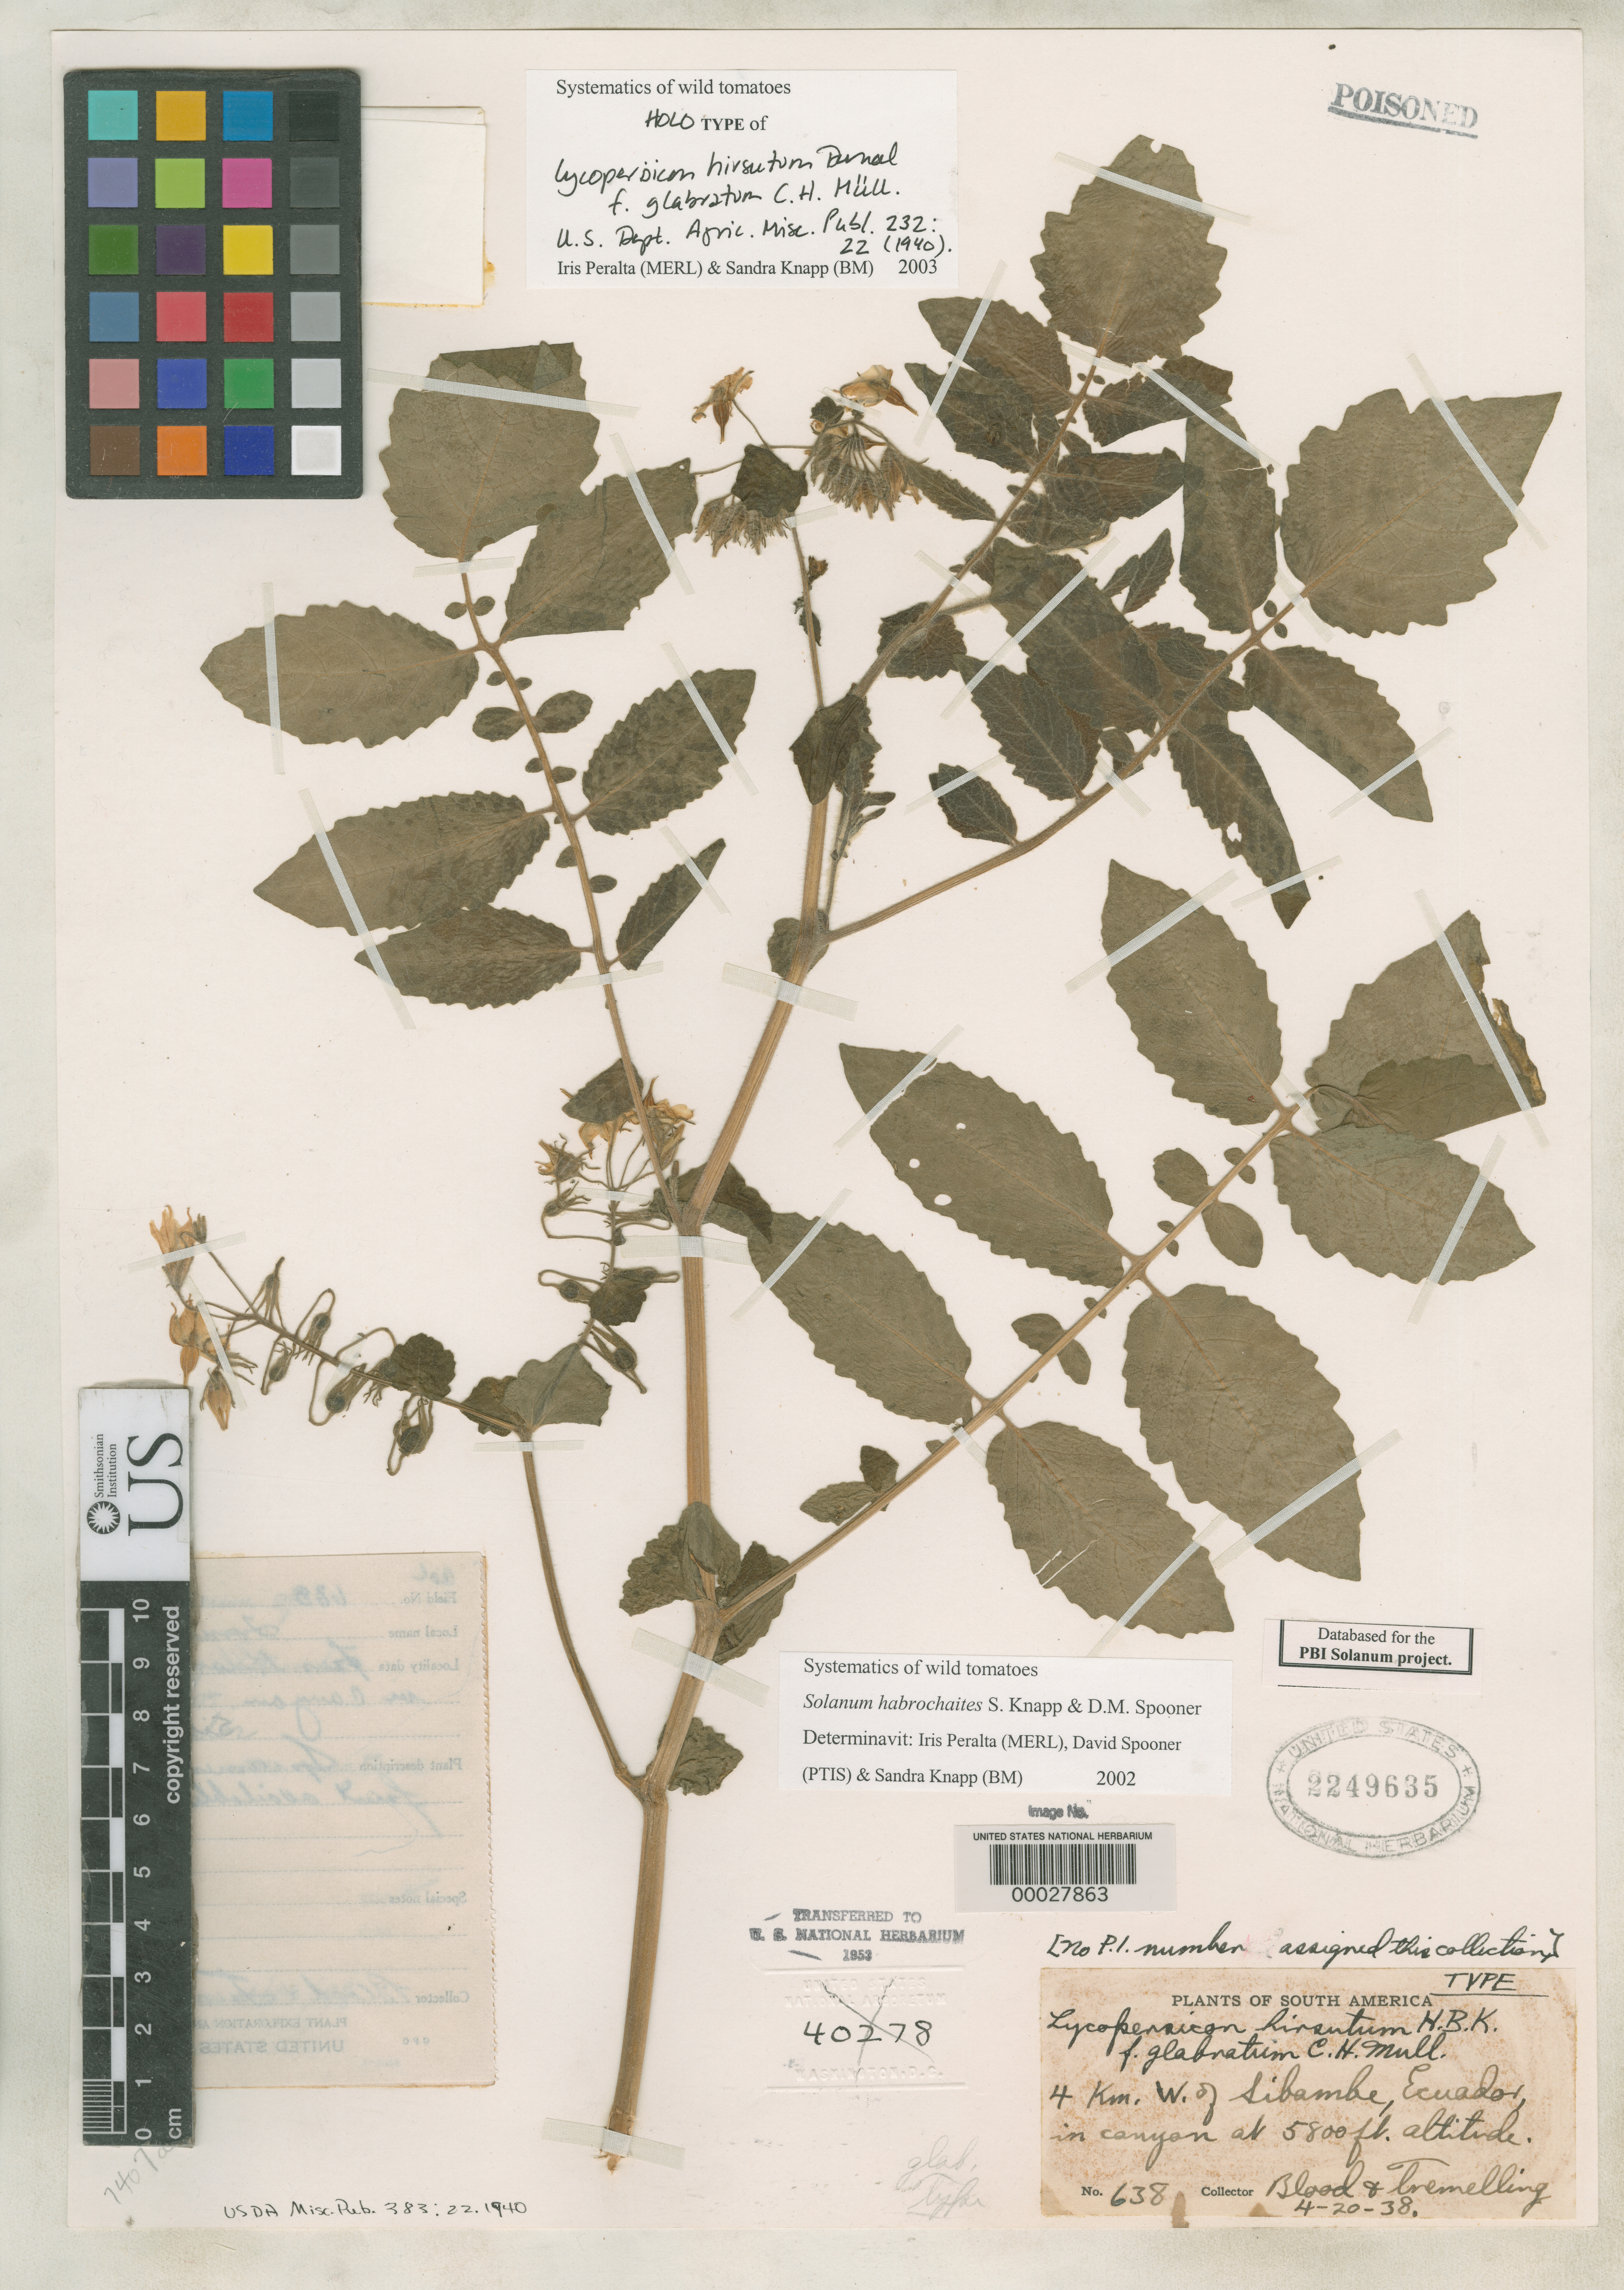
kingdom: Plantae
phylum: Tracheophyta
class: Magnoliopsida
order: Solanales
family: Solanaceae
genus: Lycopersicon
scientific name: Lycopersicon hirsutum f. glabratum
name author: C.H. Mull.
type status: Holotype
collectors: H. Blood & L. Tremelling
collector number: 638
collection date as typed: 20 Apr 1938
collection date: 1938-04-20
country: Ecuador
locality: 4 km. W of Sibambe; alt. 5800 ft.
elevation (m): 1768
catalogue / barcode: US 2249635